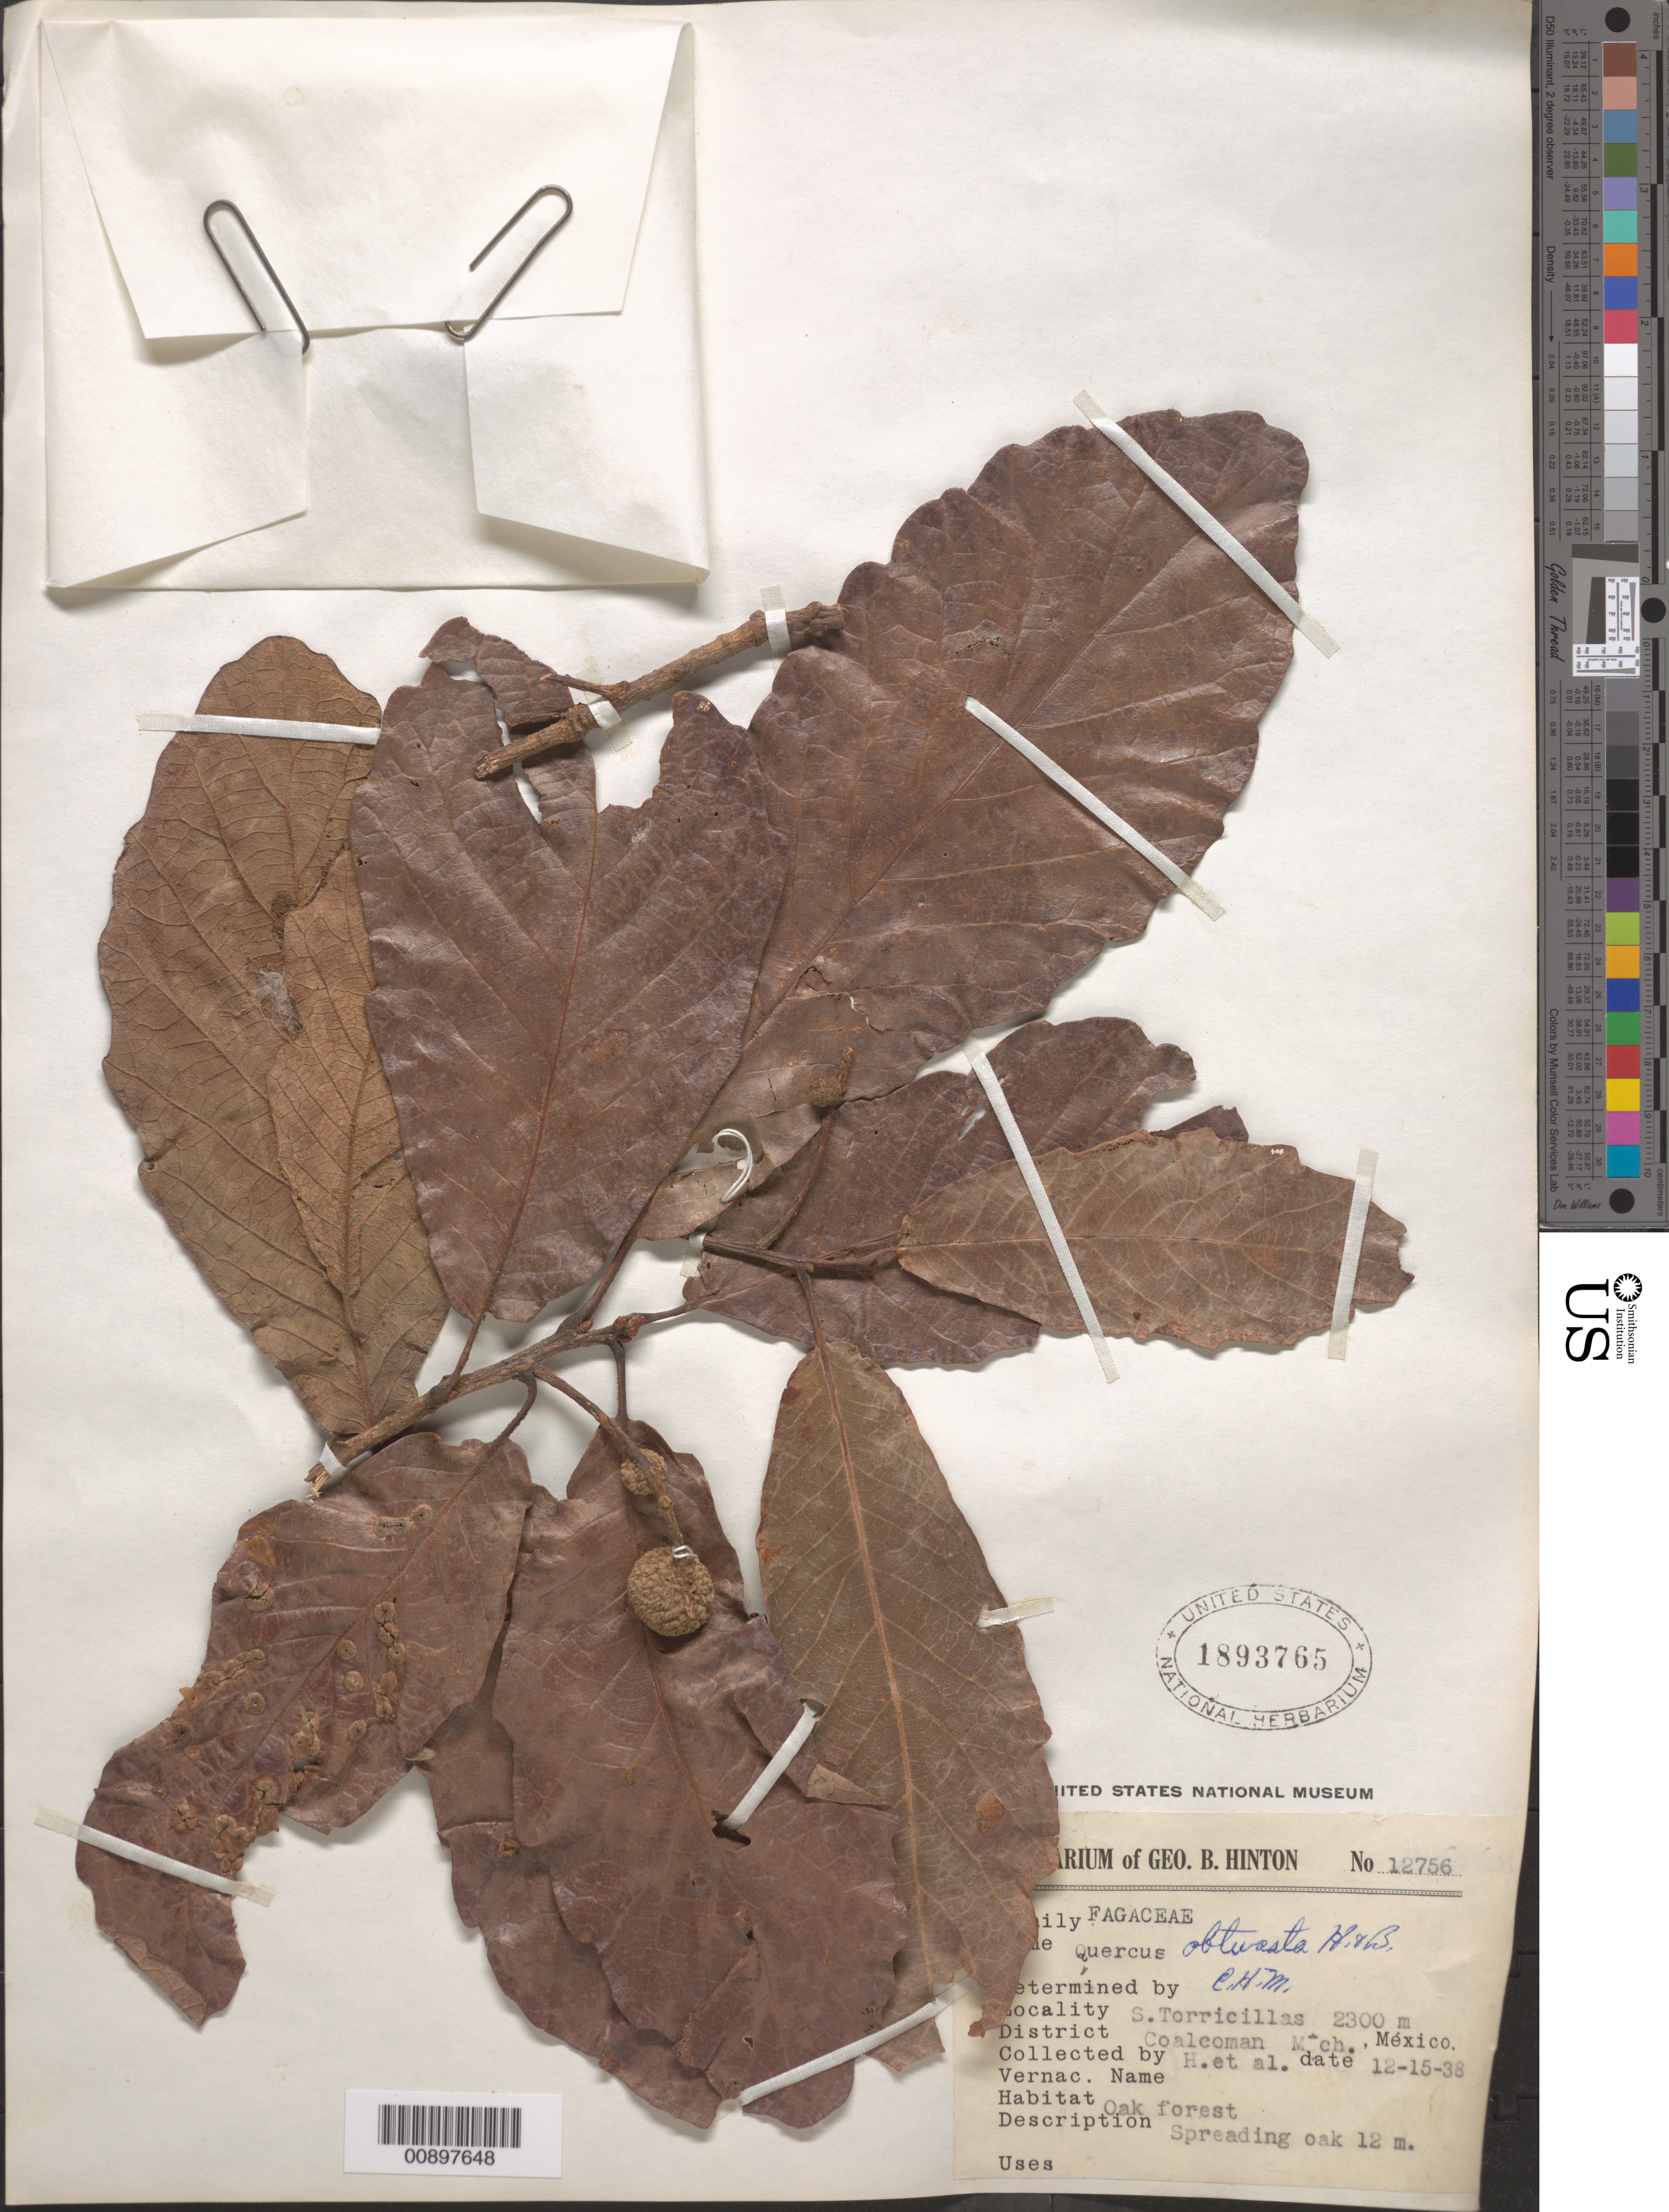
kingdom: Plantae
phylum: Tracheophyta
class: Magnoliopsida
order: Fagales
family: Fagaceae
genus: Quercus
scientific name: Quercus obtusata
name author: Humb. & Bonpl.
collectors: G. B. Hinton & et al.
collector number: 12756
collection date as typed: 15 Dec 1938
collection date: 1938-12-15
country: Mexico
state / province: Michoacán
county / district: Coalcomán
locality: Sierra Torricillas, District Coalcomán, Michoacán.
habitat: Oak forest.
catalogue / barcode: US 1893765